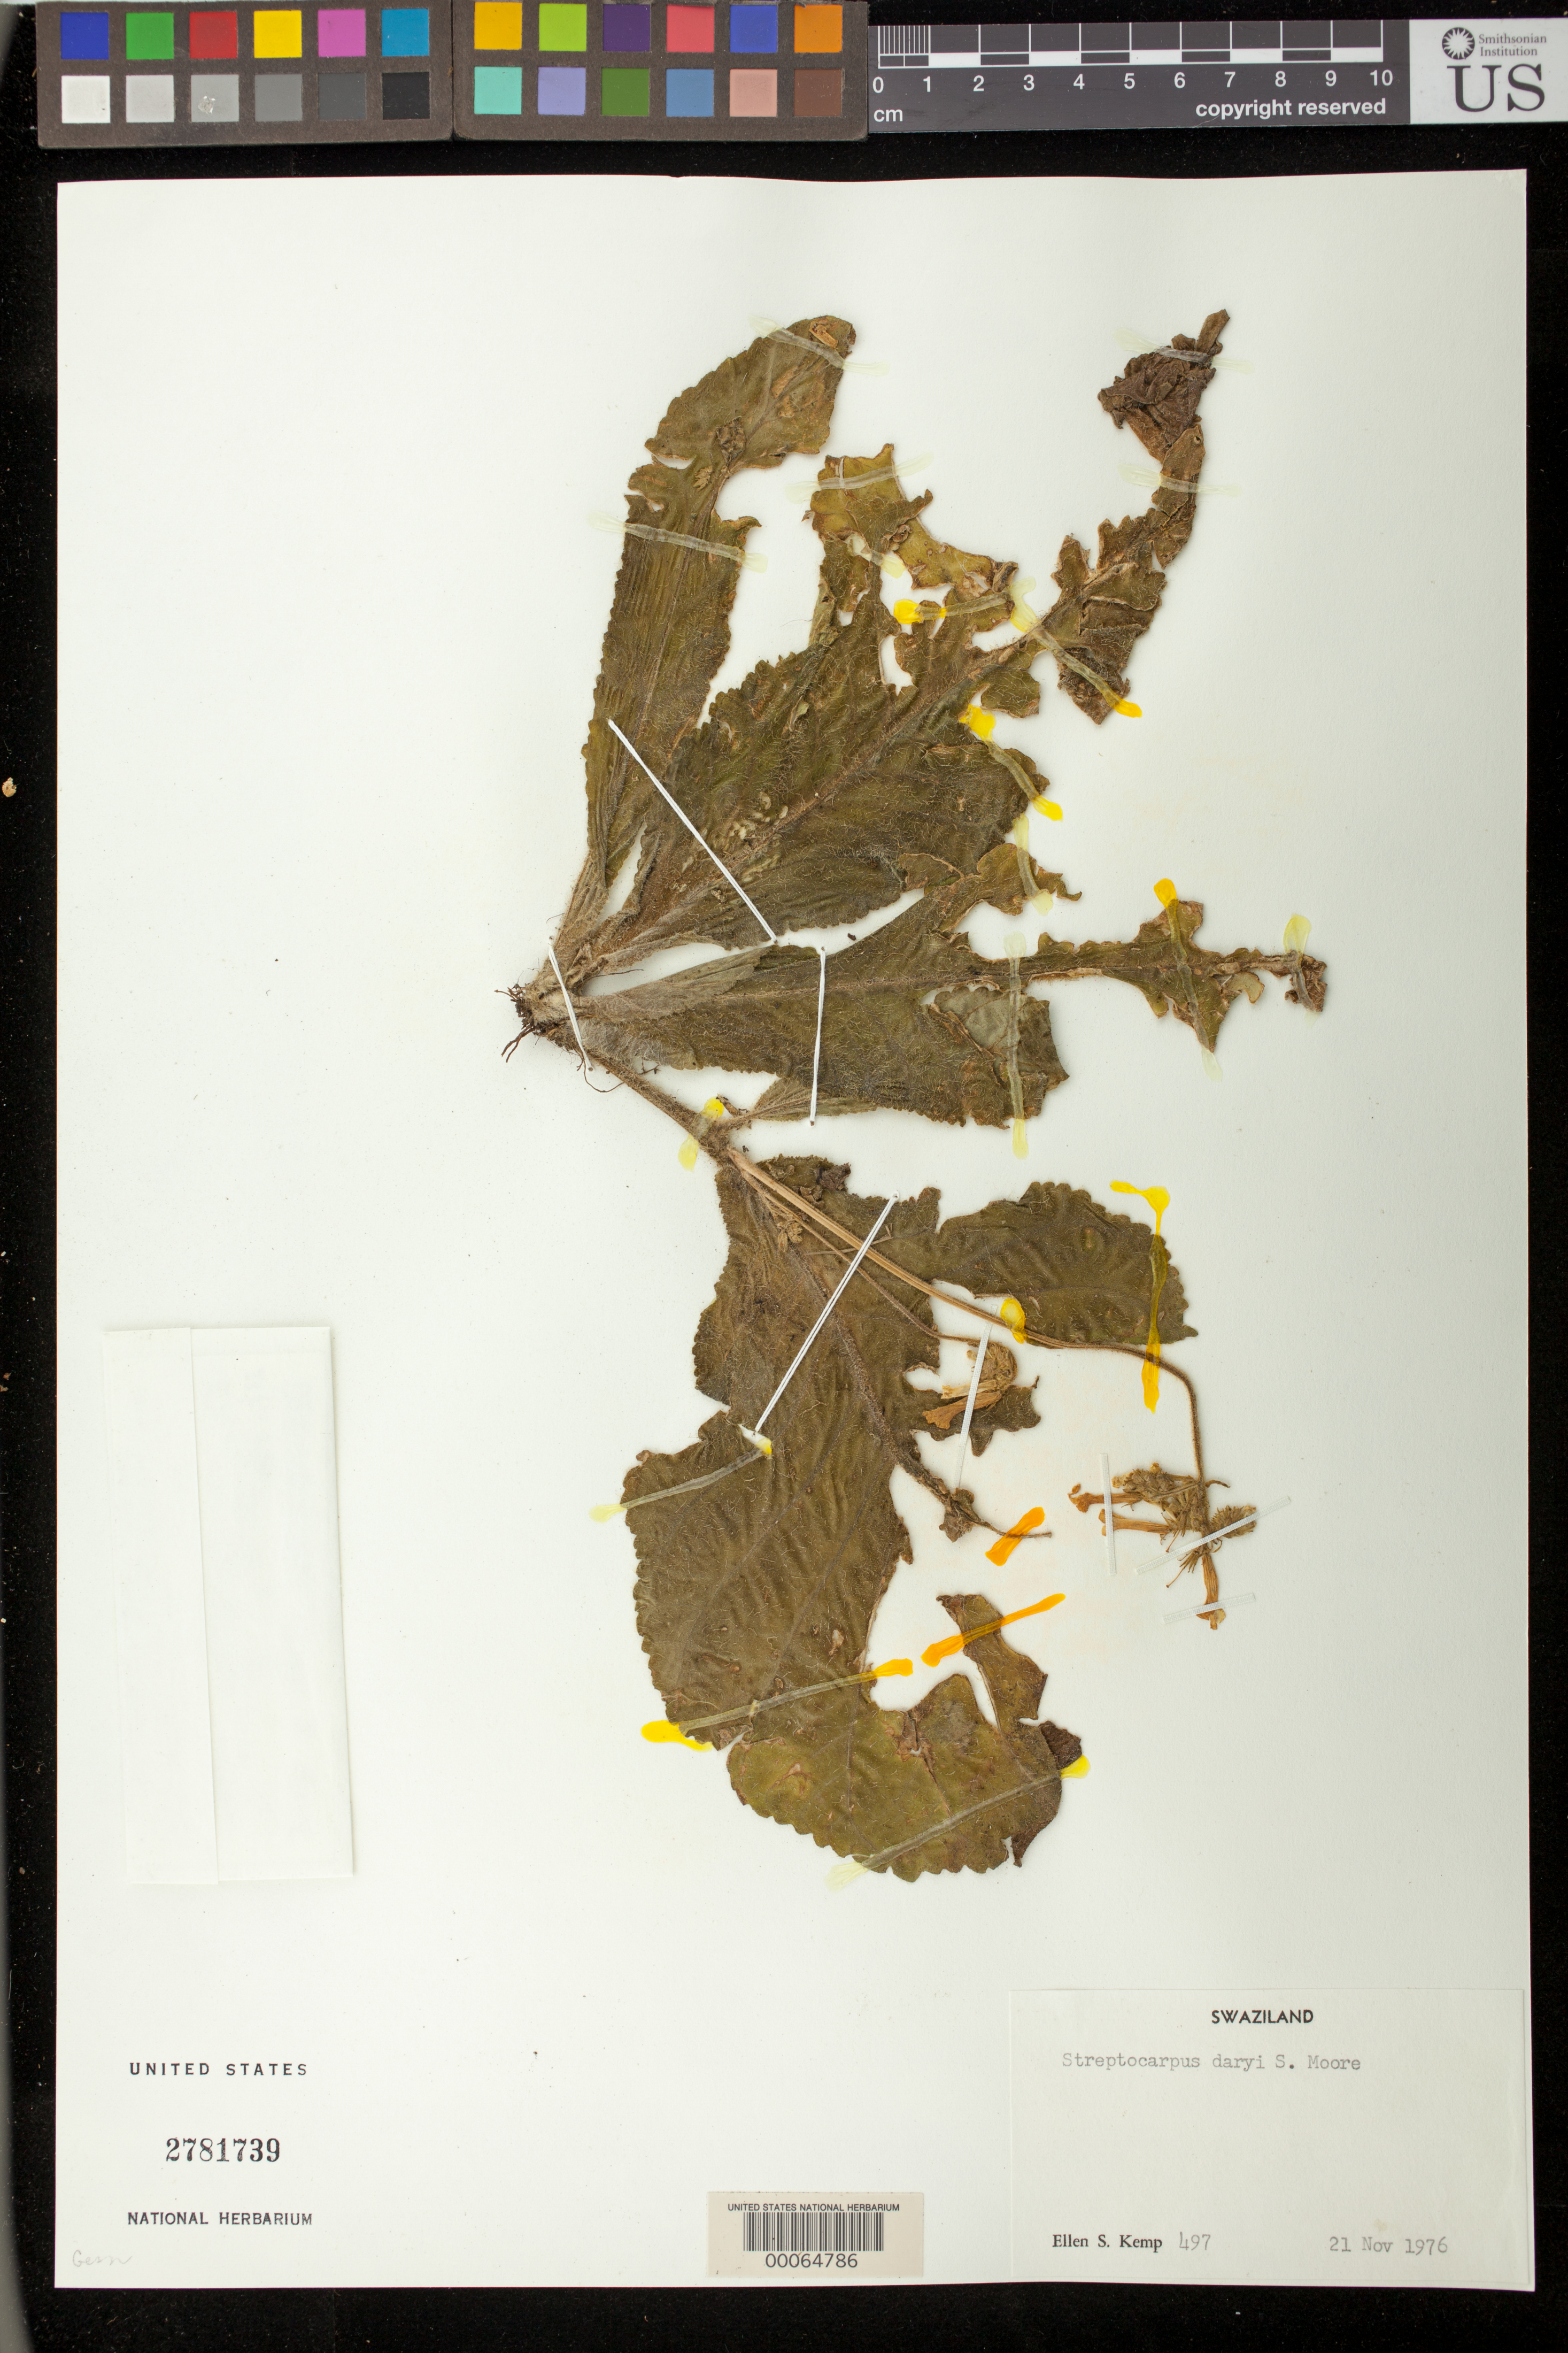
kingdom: Plantae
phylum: Tracheophyta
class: Magnoliopsida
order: Lamiales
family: Gesneriaceae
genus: Streptocarpus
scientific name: Streptocarpus davyi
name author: S. Moore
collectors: E. S. Kemp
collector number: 497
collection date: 1976-11-21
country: Eswatini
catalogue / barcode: US 2781739